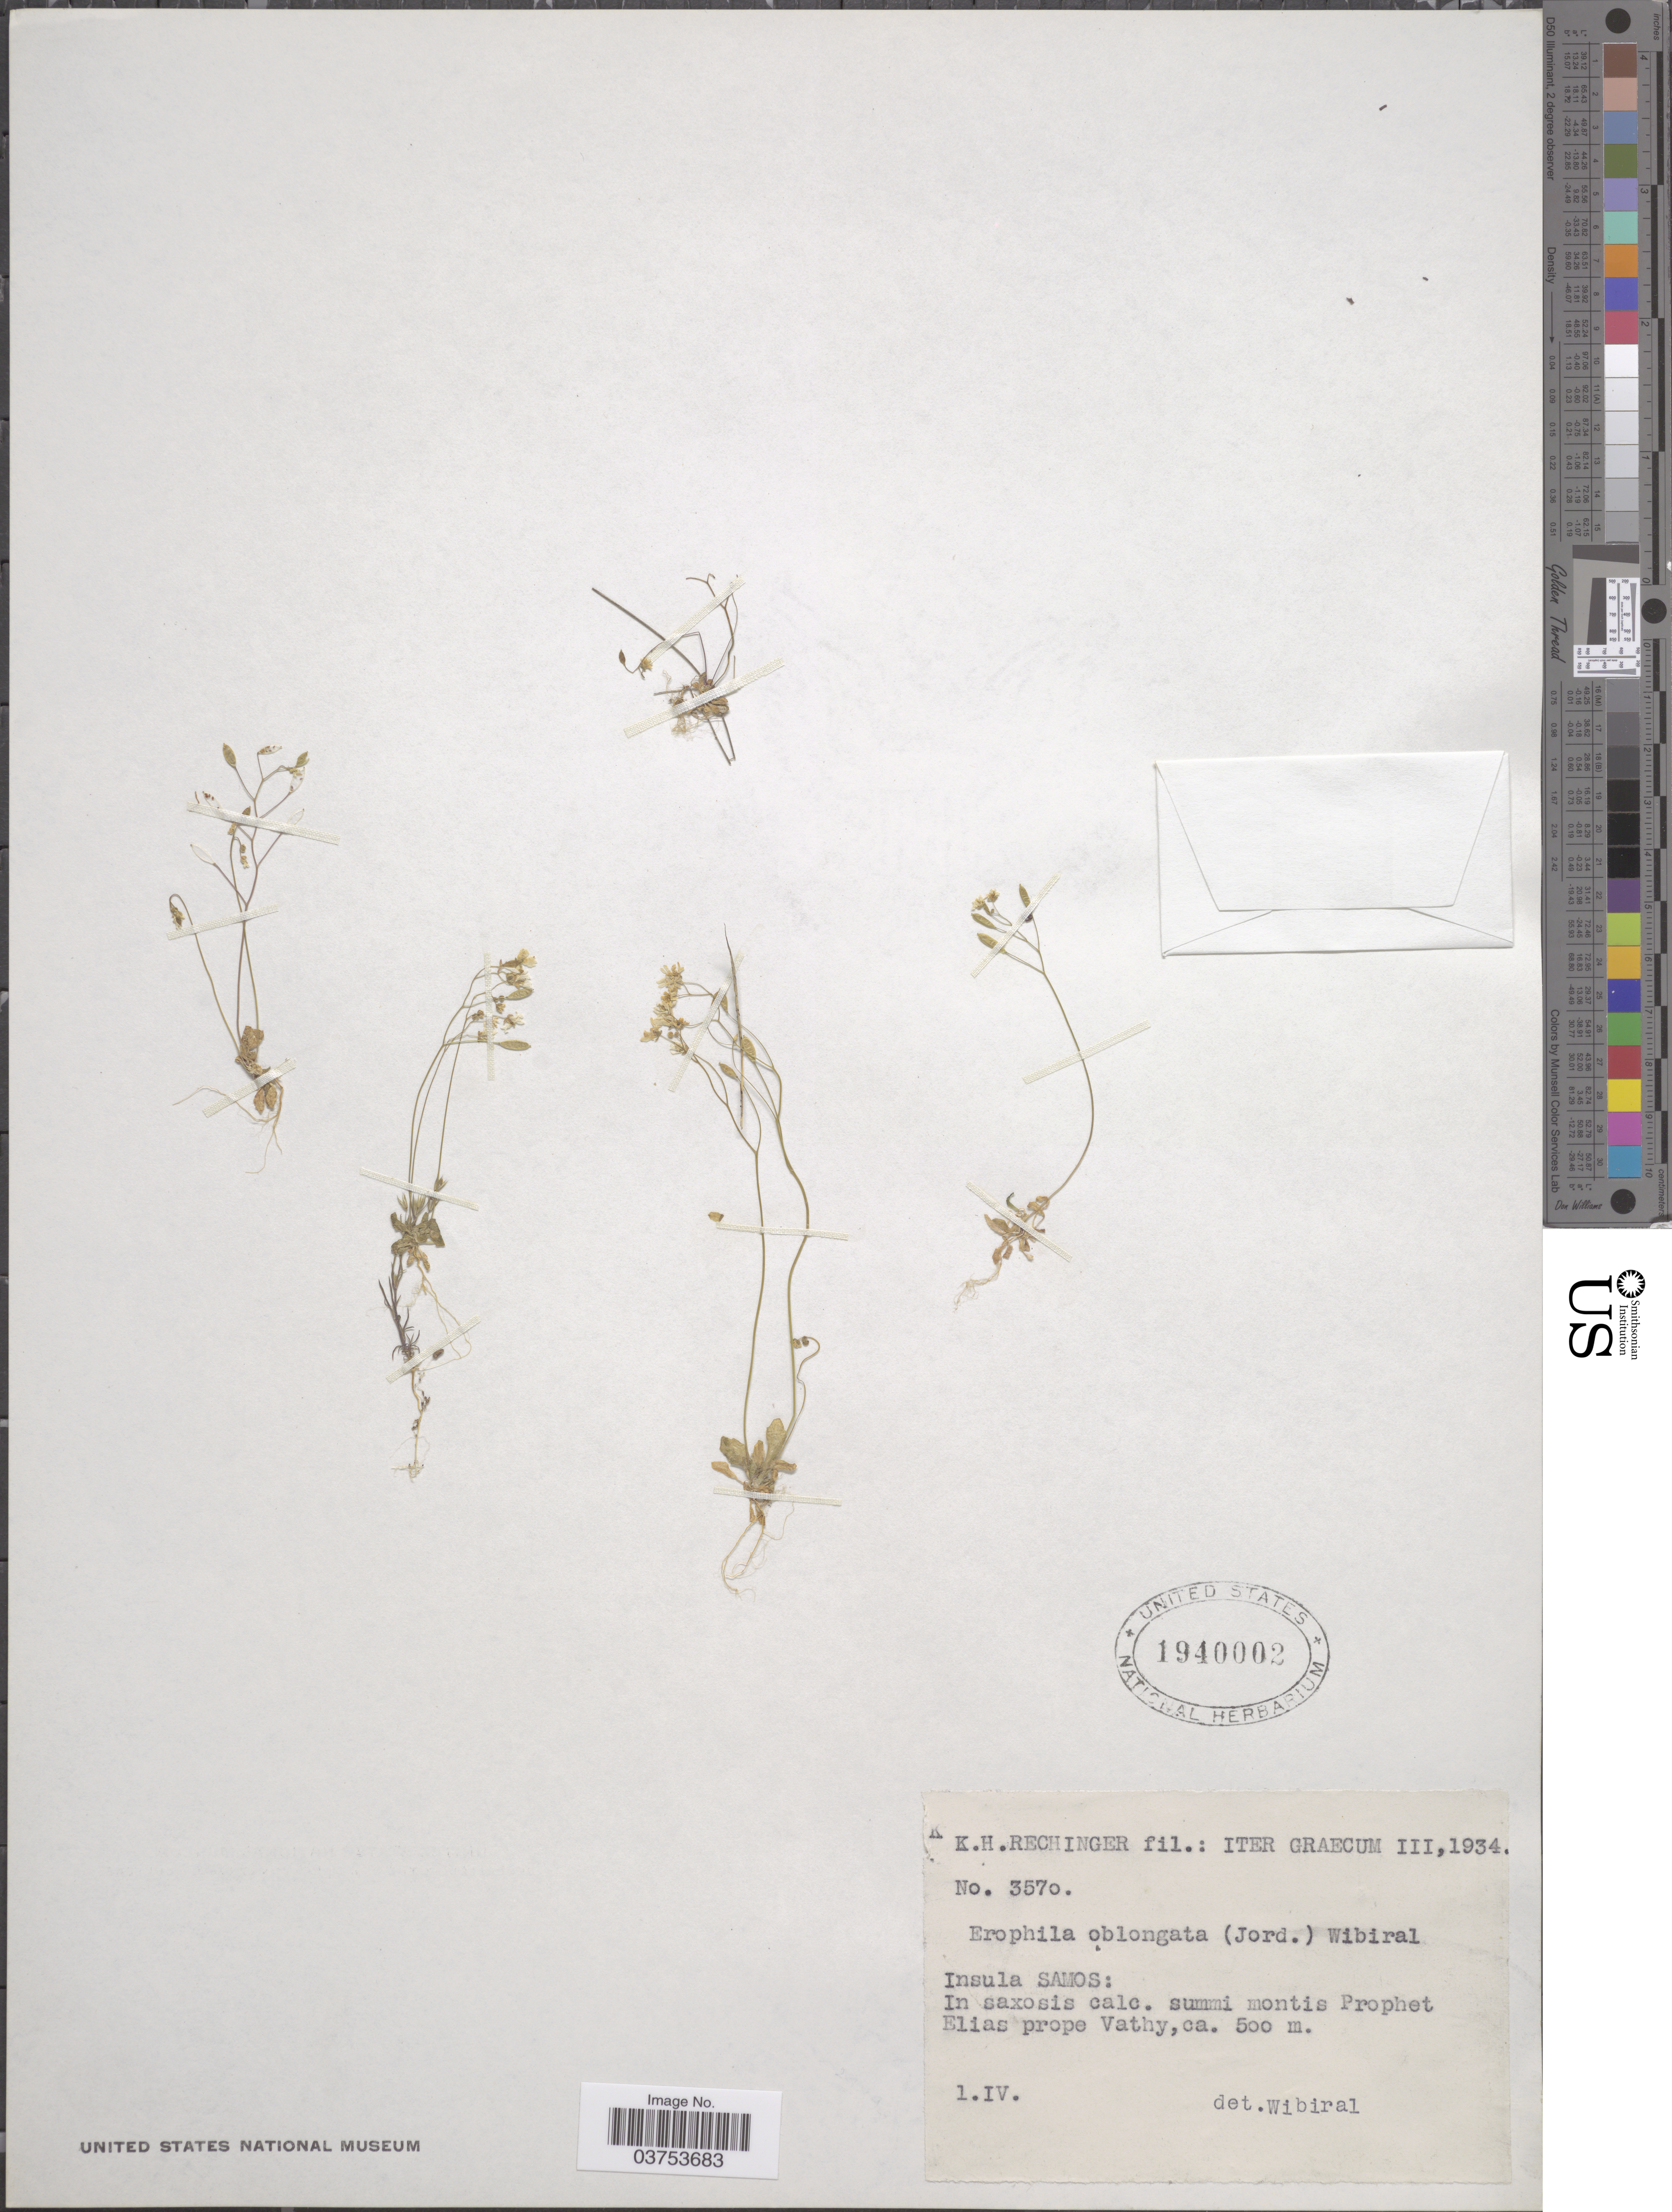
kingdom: Plantae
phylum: Tracheophyta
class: Magnoliopsida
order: Brassicales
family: Brassicaceae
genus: Erophila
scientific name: Erophila oblongata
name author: Jord.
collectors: K. H. Rechinger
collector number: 3570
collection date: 1934-04-01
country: Greece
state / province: North Aegean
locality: Insula Samos: In saxosis calc. summi montis Prophet Elias prope Vathy.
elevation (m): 500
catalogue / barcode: US 1940002